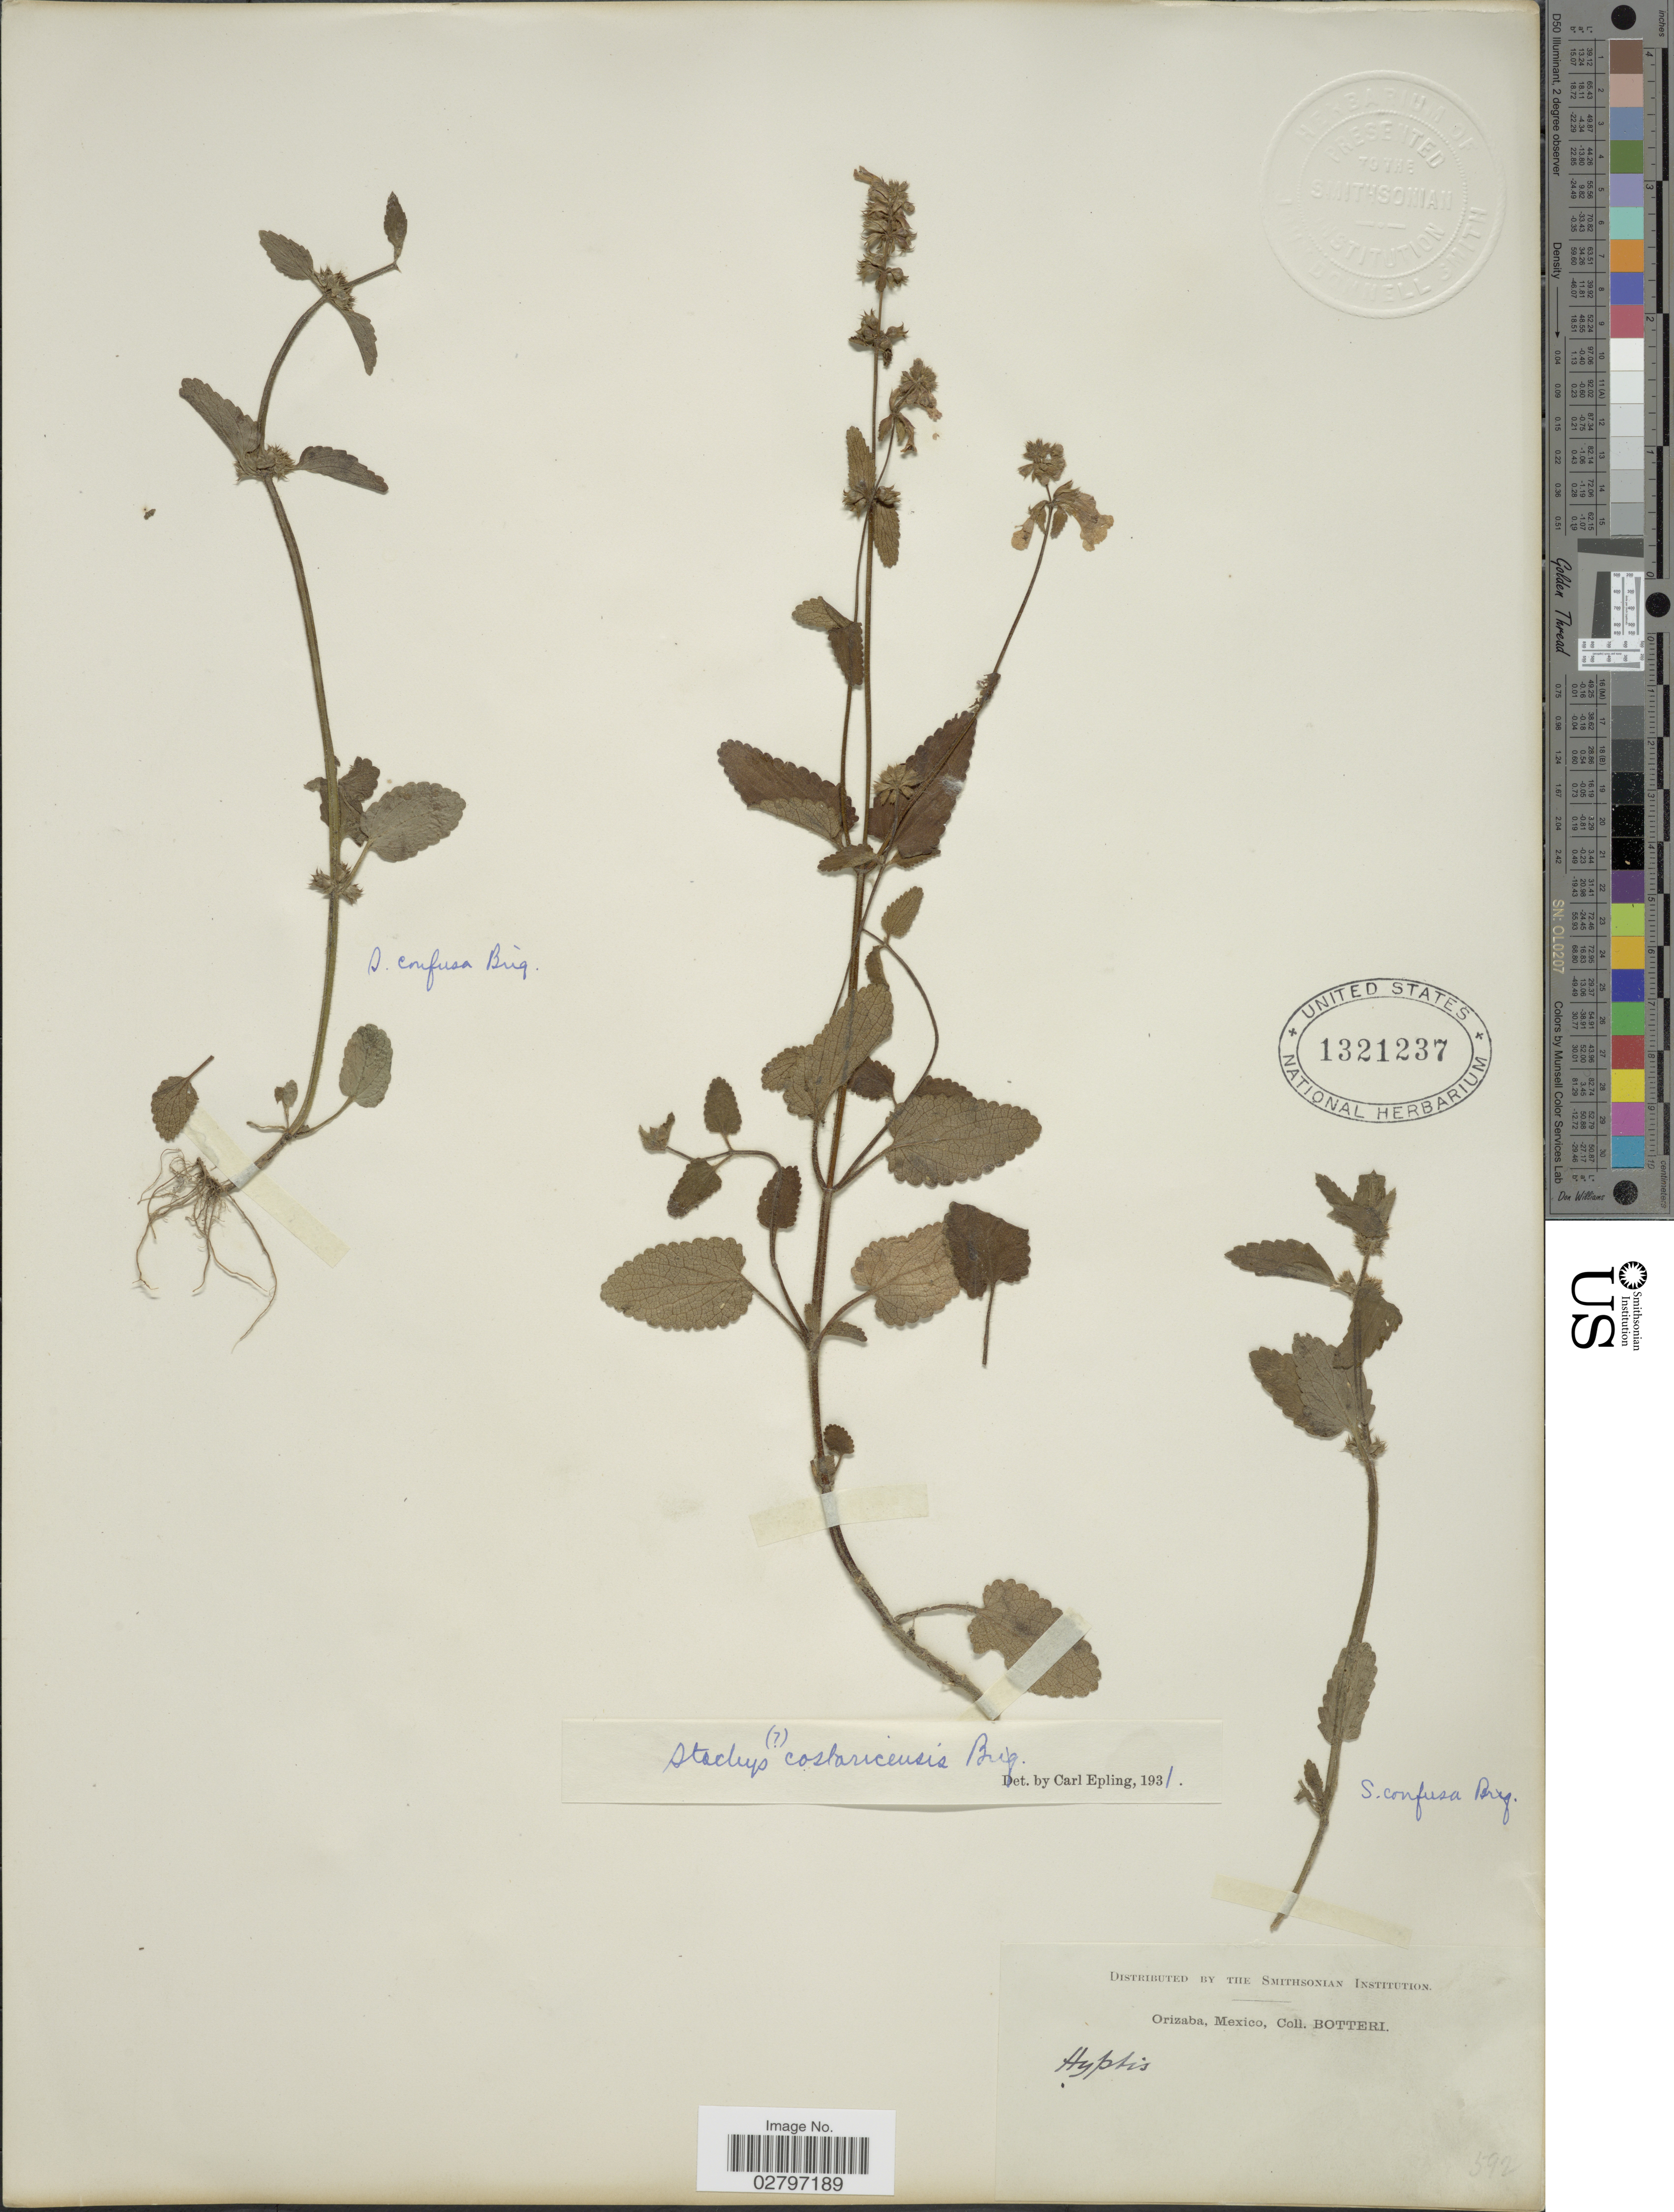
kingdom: Plantae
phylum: Tracheophyta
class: Magnoliopsida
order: Lamiales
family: Lamiaceae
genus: Stachys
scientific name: Stachys costaricensis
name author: Briq.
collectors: -. Botteri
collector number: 592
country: Mexico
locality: Orizaba.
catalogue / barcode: US 1321237